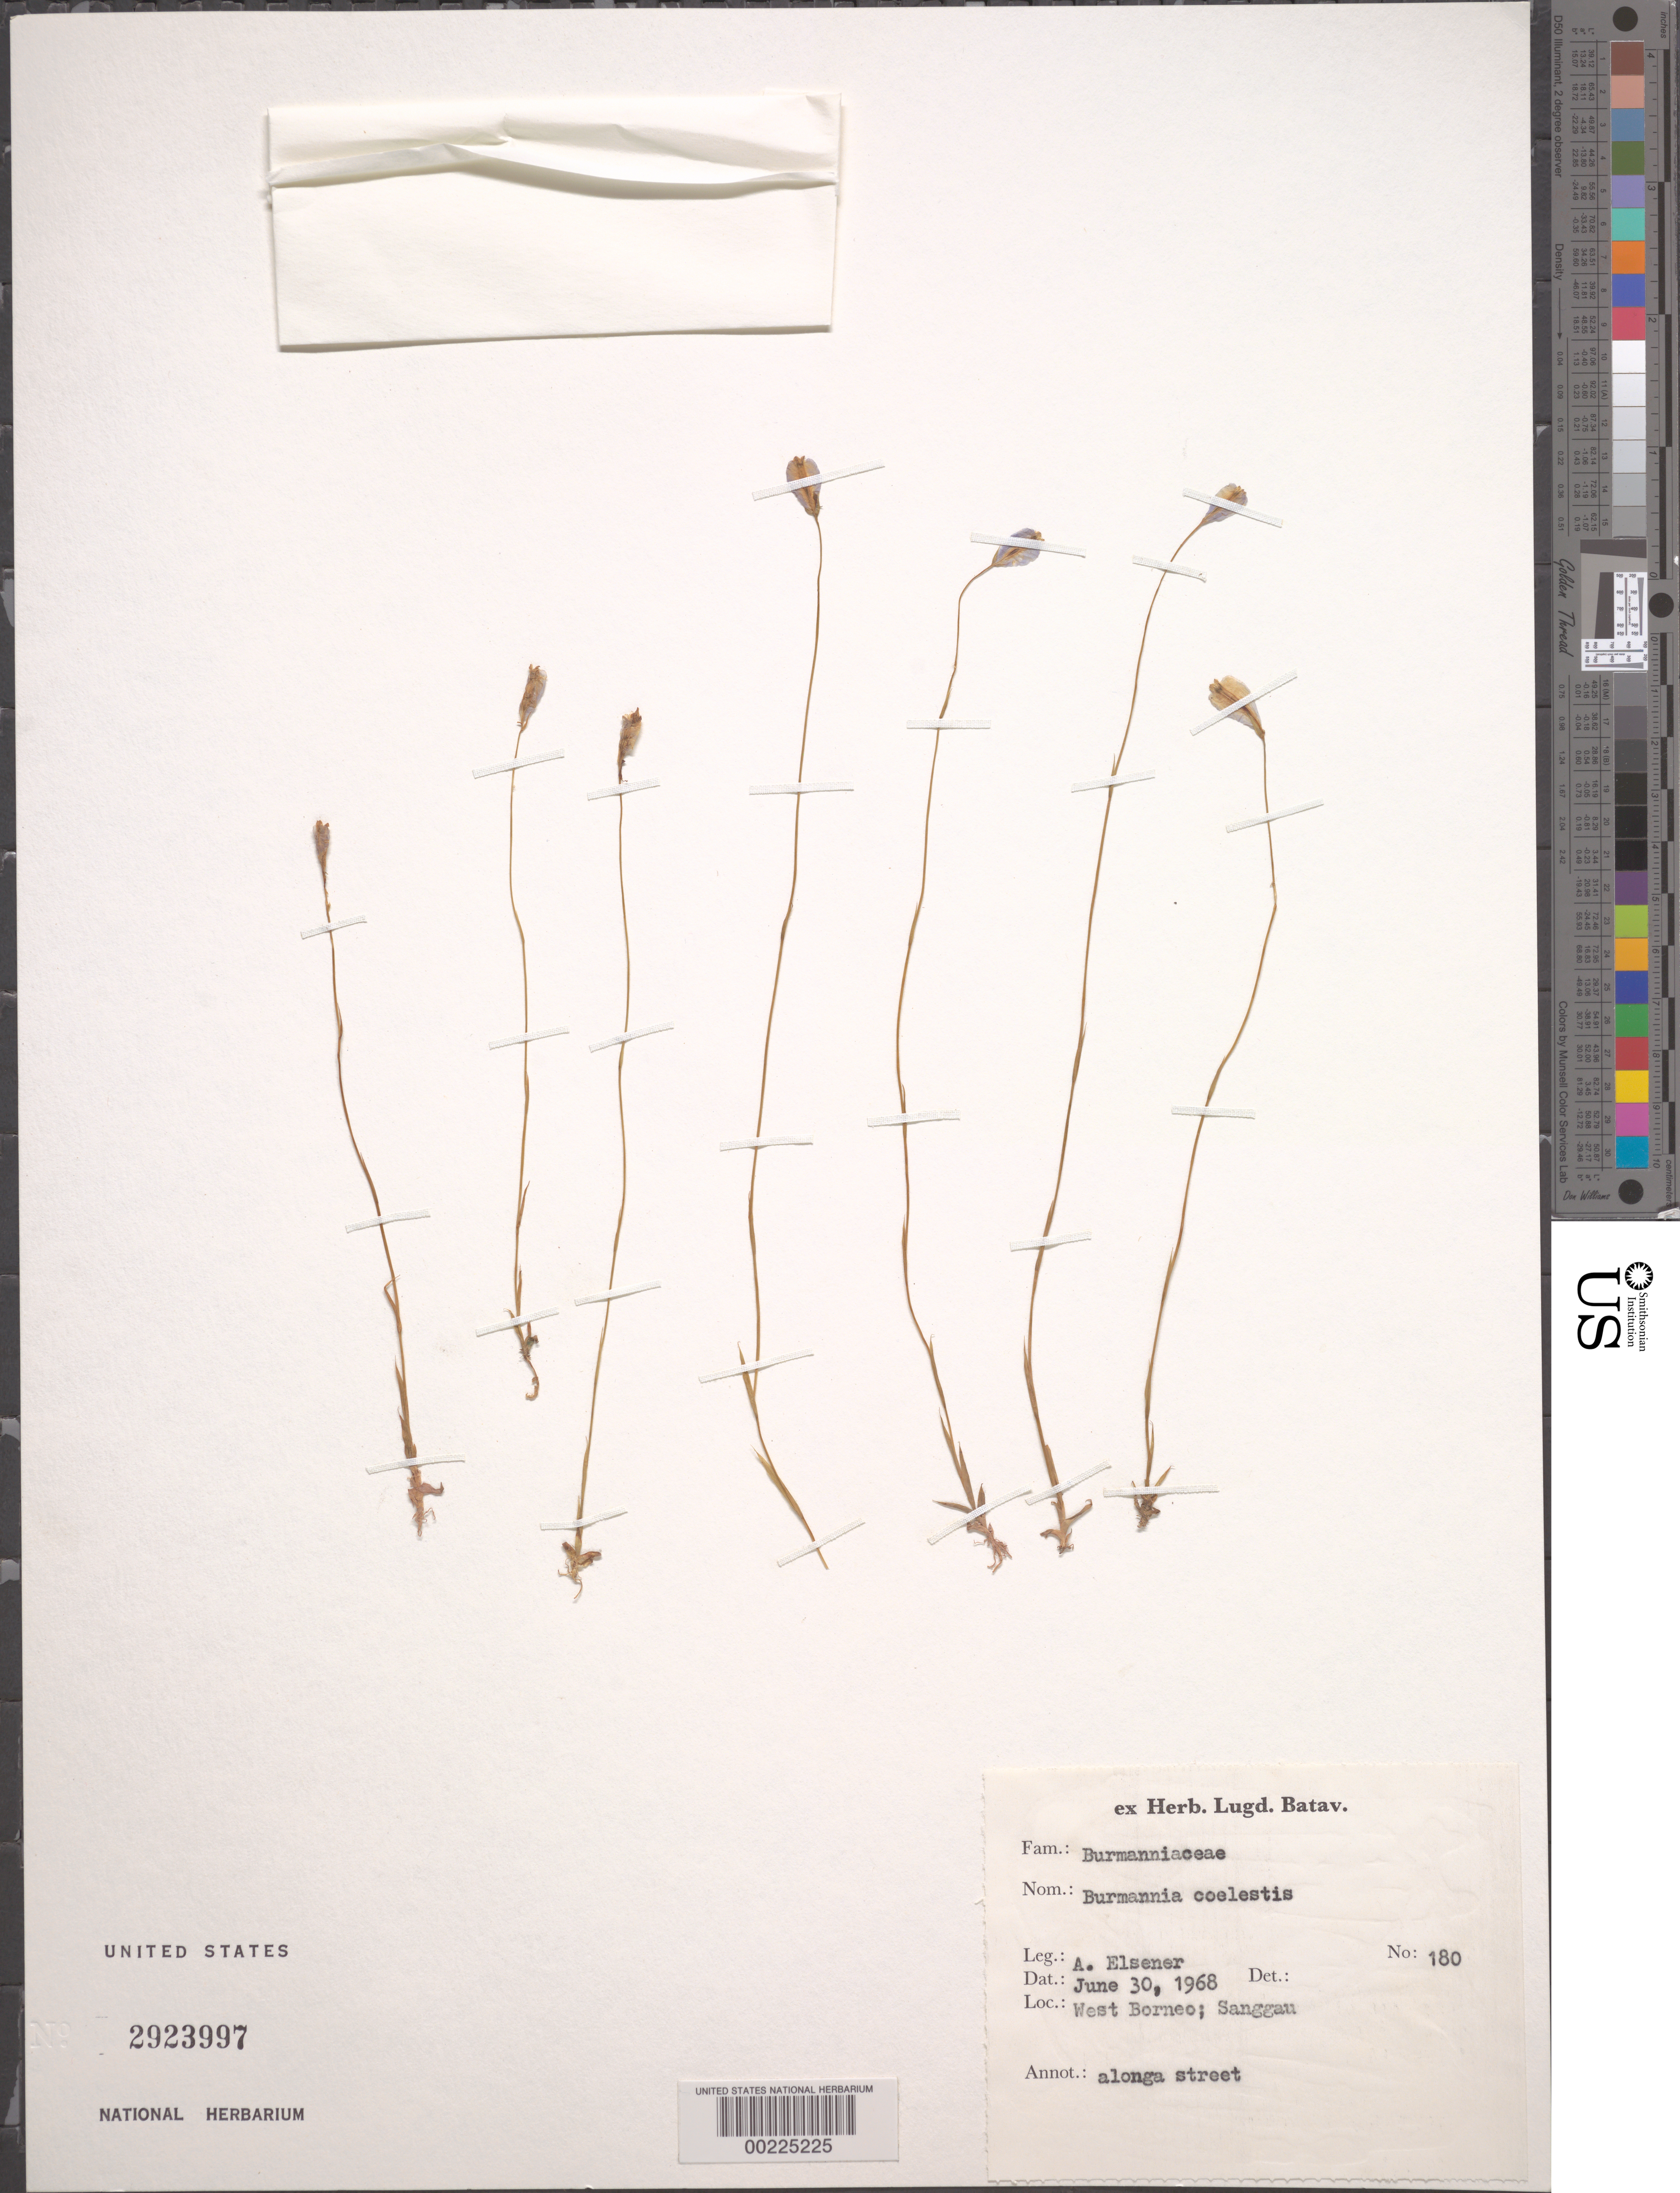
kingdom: Plantae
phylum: Tracheophyta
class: Liliopsida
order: Dioscoreales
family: Burmanniaceae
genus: Burmannia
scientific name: Burmannia coelestis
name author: D. Don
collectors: A. Elsener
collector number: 180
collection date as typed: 30 Jun 1968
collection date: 1968-06-30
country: Indonesia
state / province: Kalimantan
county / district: Kalimantan Barat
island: Borneo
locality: Sanggan, along street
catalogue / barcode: US 2923997